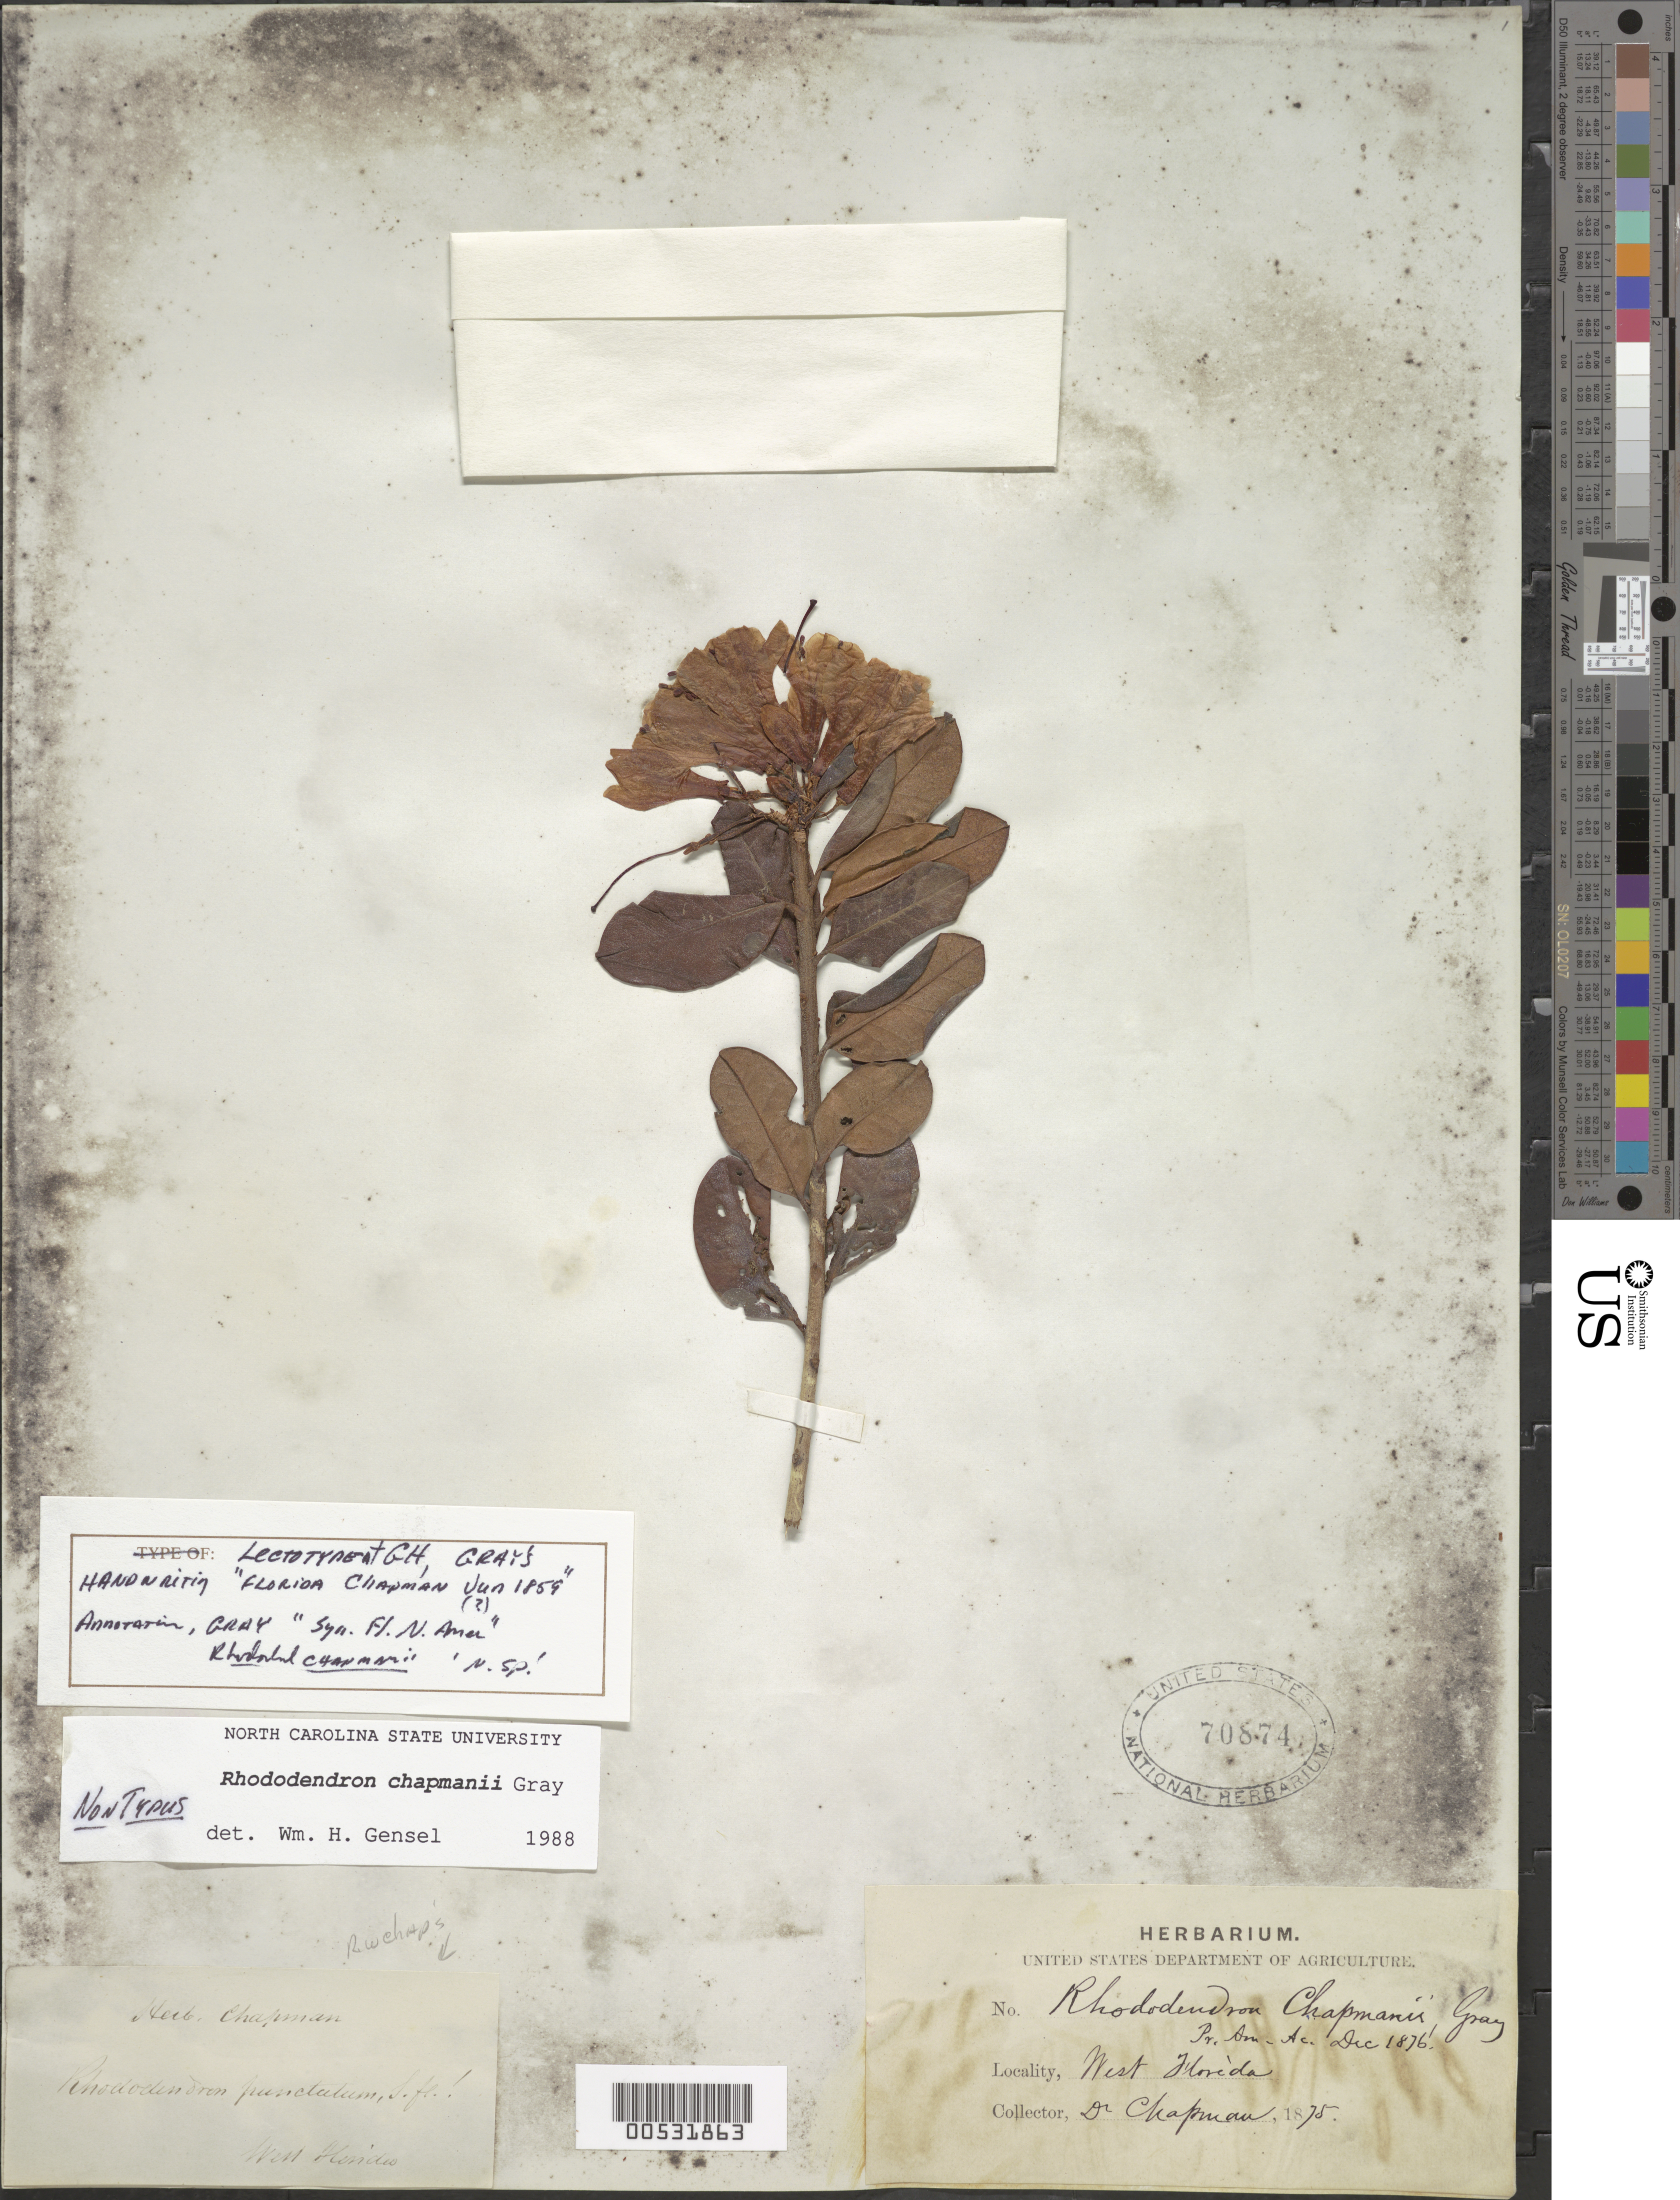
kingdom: Plantae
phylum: Tracheophyta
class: Magnoliopsida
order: Ericales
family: Ericaceae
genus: Rhododendron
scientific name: Rhododendron chapmanii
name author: A. Gray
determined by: Gensel, W. H.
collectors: ex herb. Chapman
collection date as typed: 1875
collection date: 1875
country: United States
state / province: Florida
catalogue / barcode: US 70874